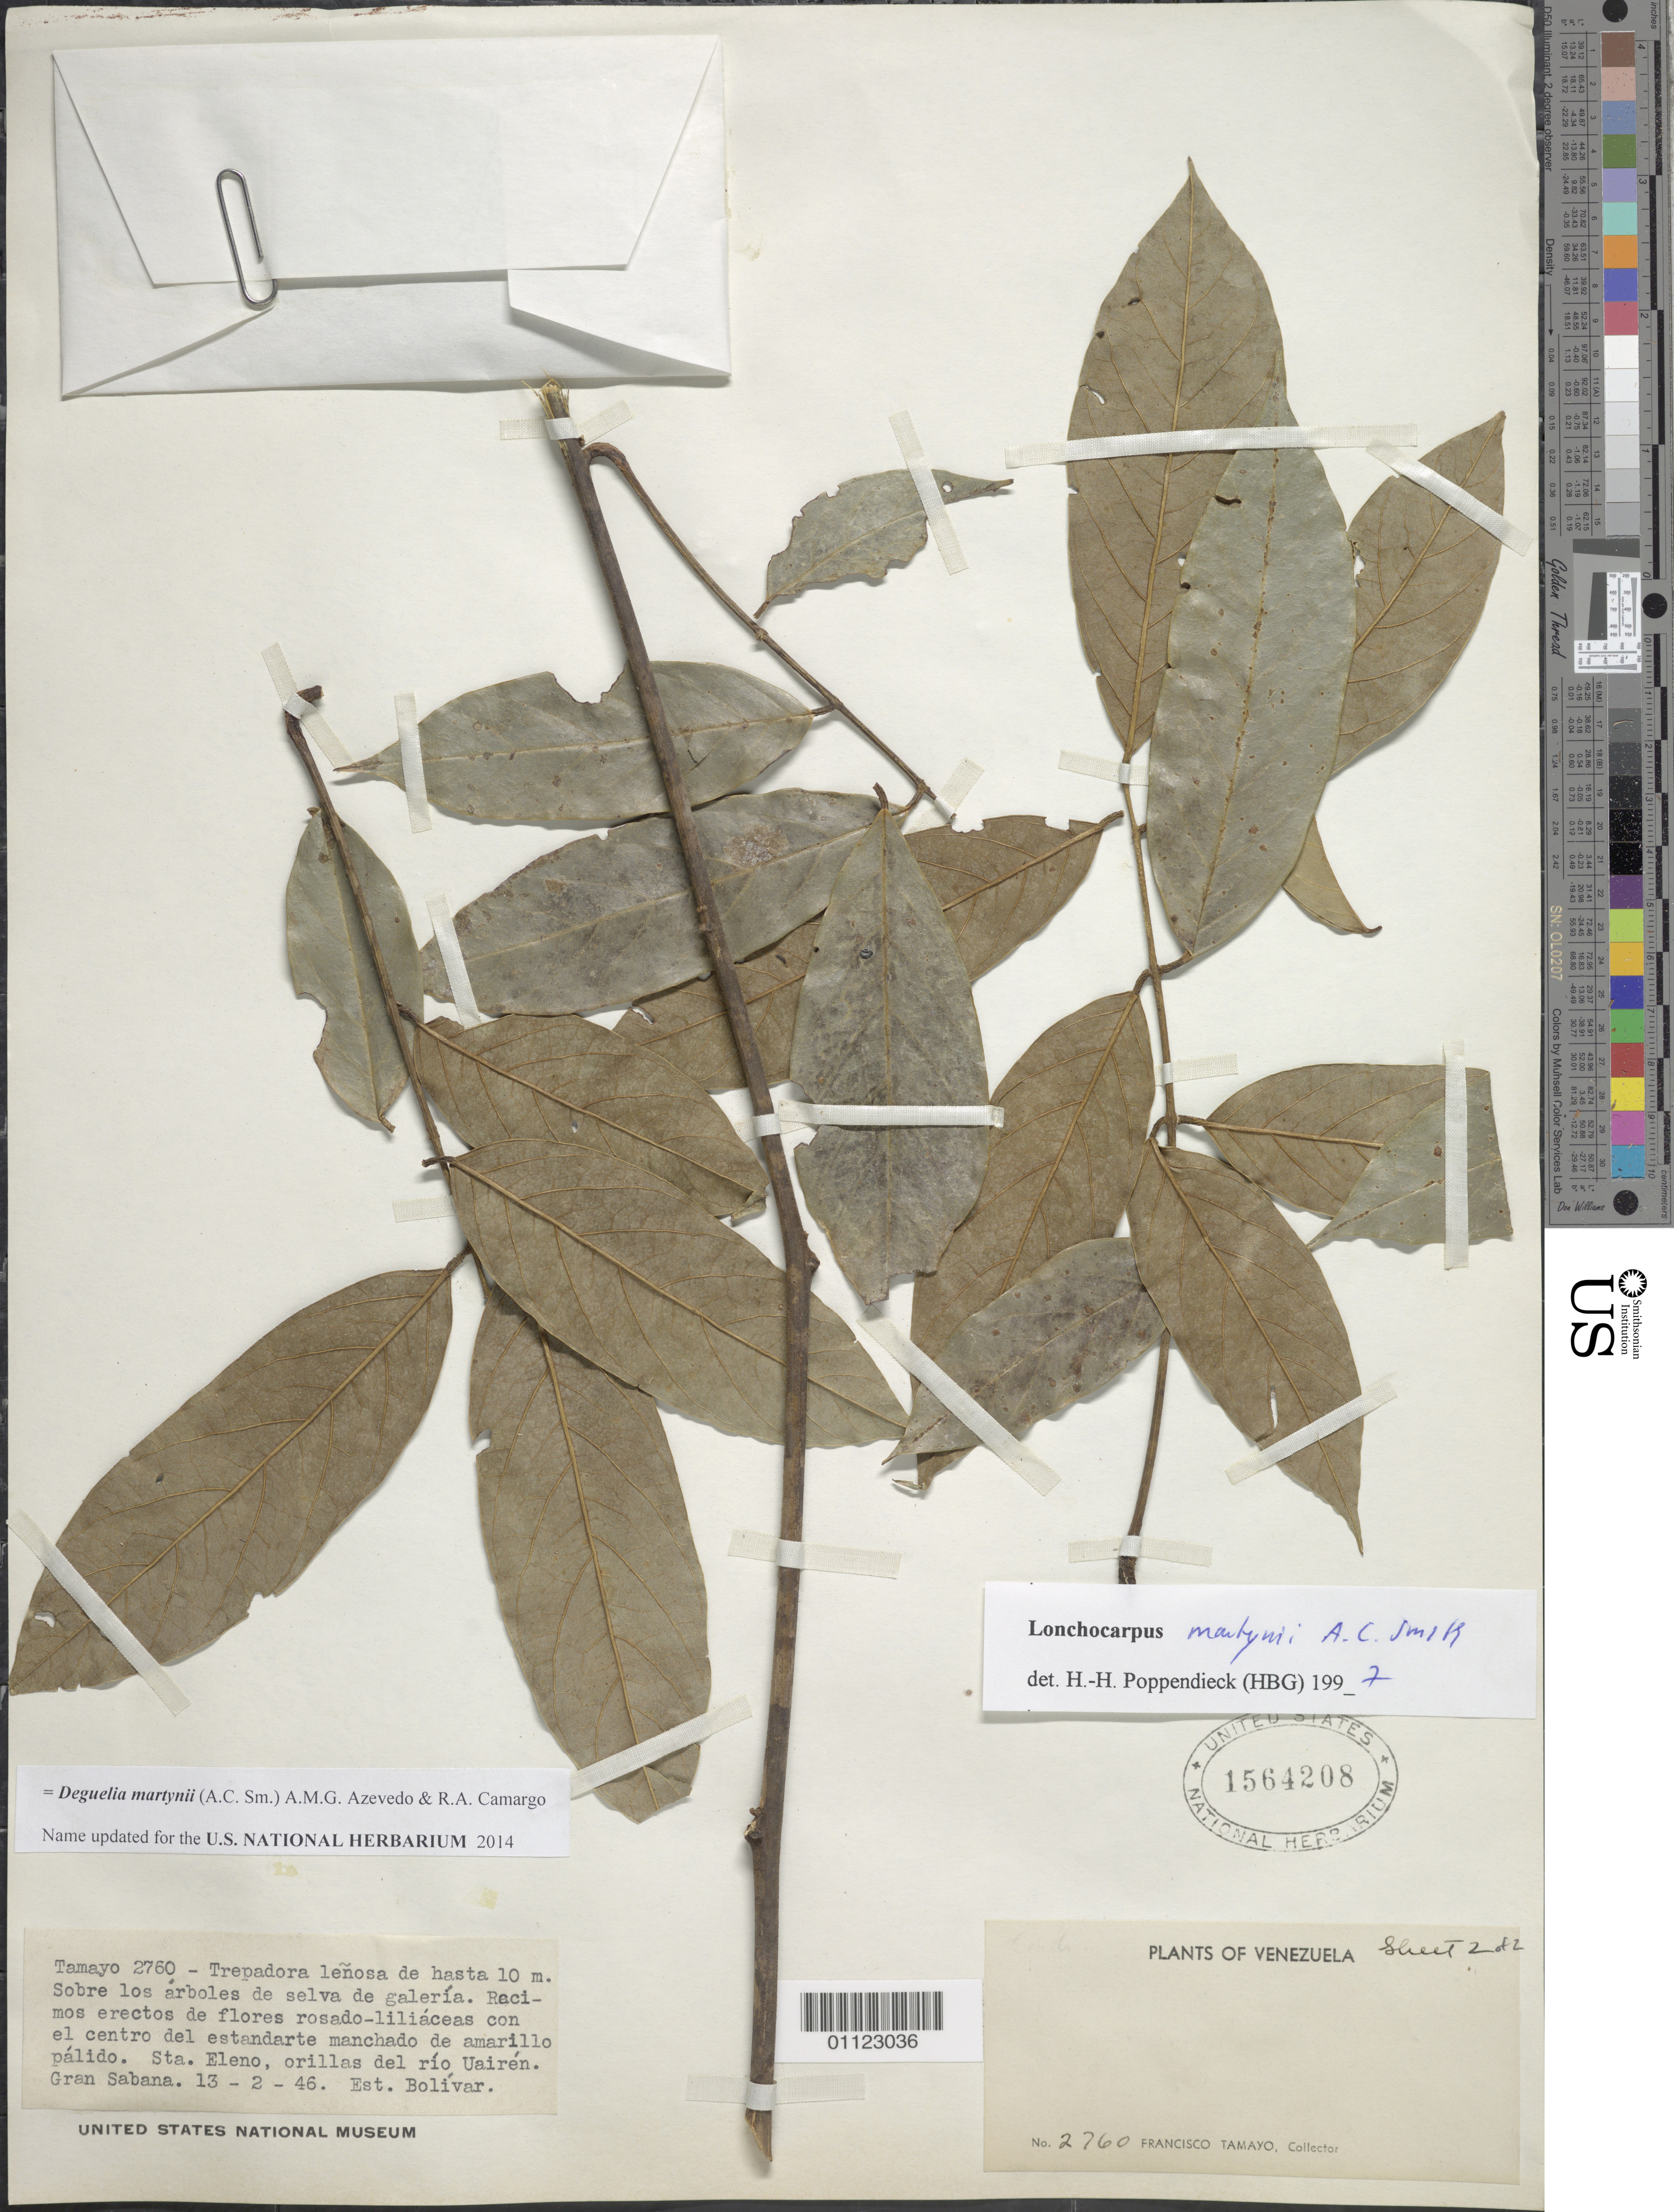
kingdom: Plantae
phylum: Tracheophyta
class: Magnoliopsida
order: Fabales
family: Fabaceae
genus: Deguelia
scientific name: Deguelia martynii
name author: (A.C. Sm.) A.M.G. Azevedo & R.A. Camargo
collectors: F. Tamayo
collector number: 2760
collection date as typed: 13-2-46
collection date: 1946-02-13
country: Venezuela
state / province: Bolívar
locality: Sta. Elena, orillas del río Uairén. Gran Sabana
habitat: Sobre los arboles de selva de galeria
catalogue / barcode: US 1564208